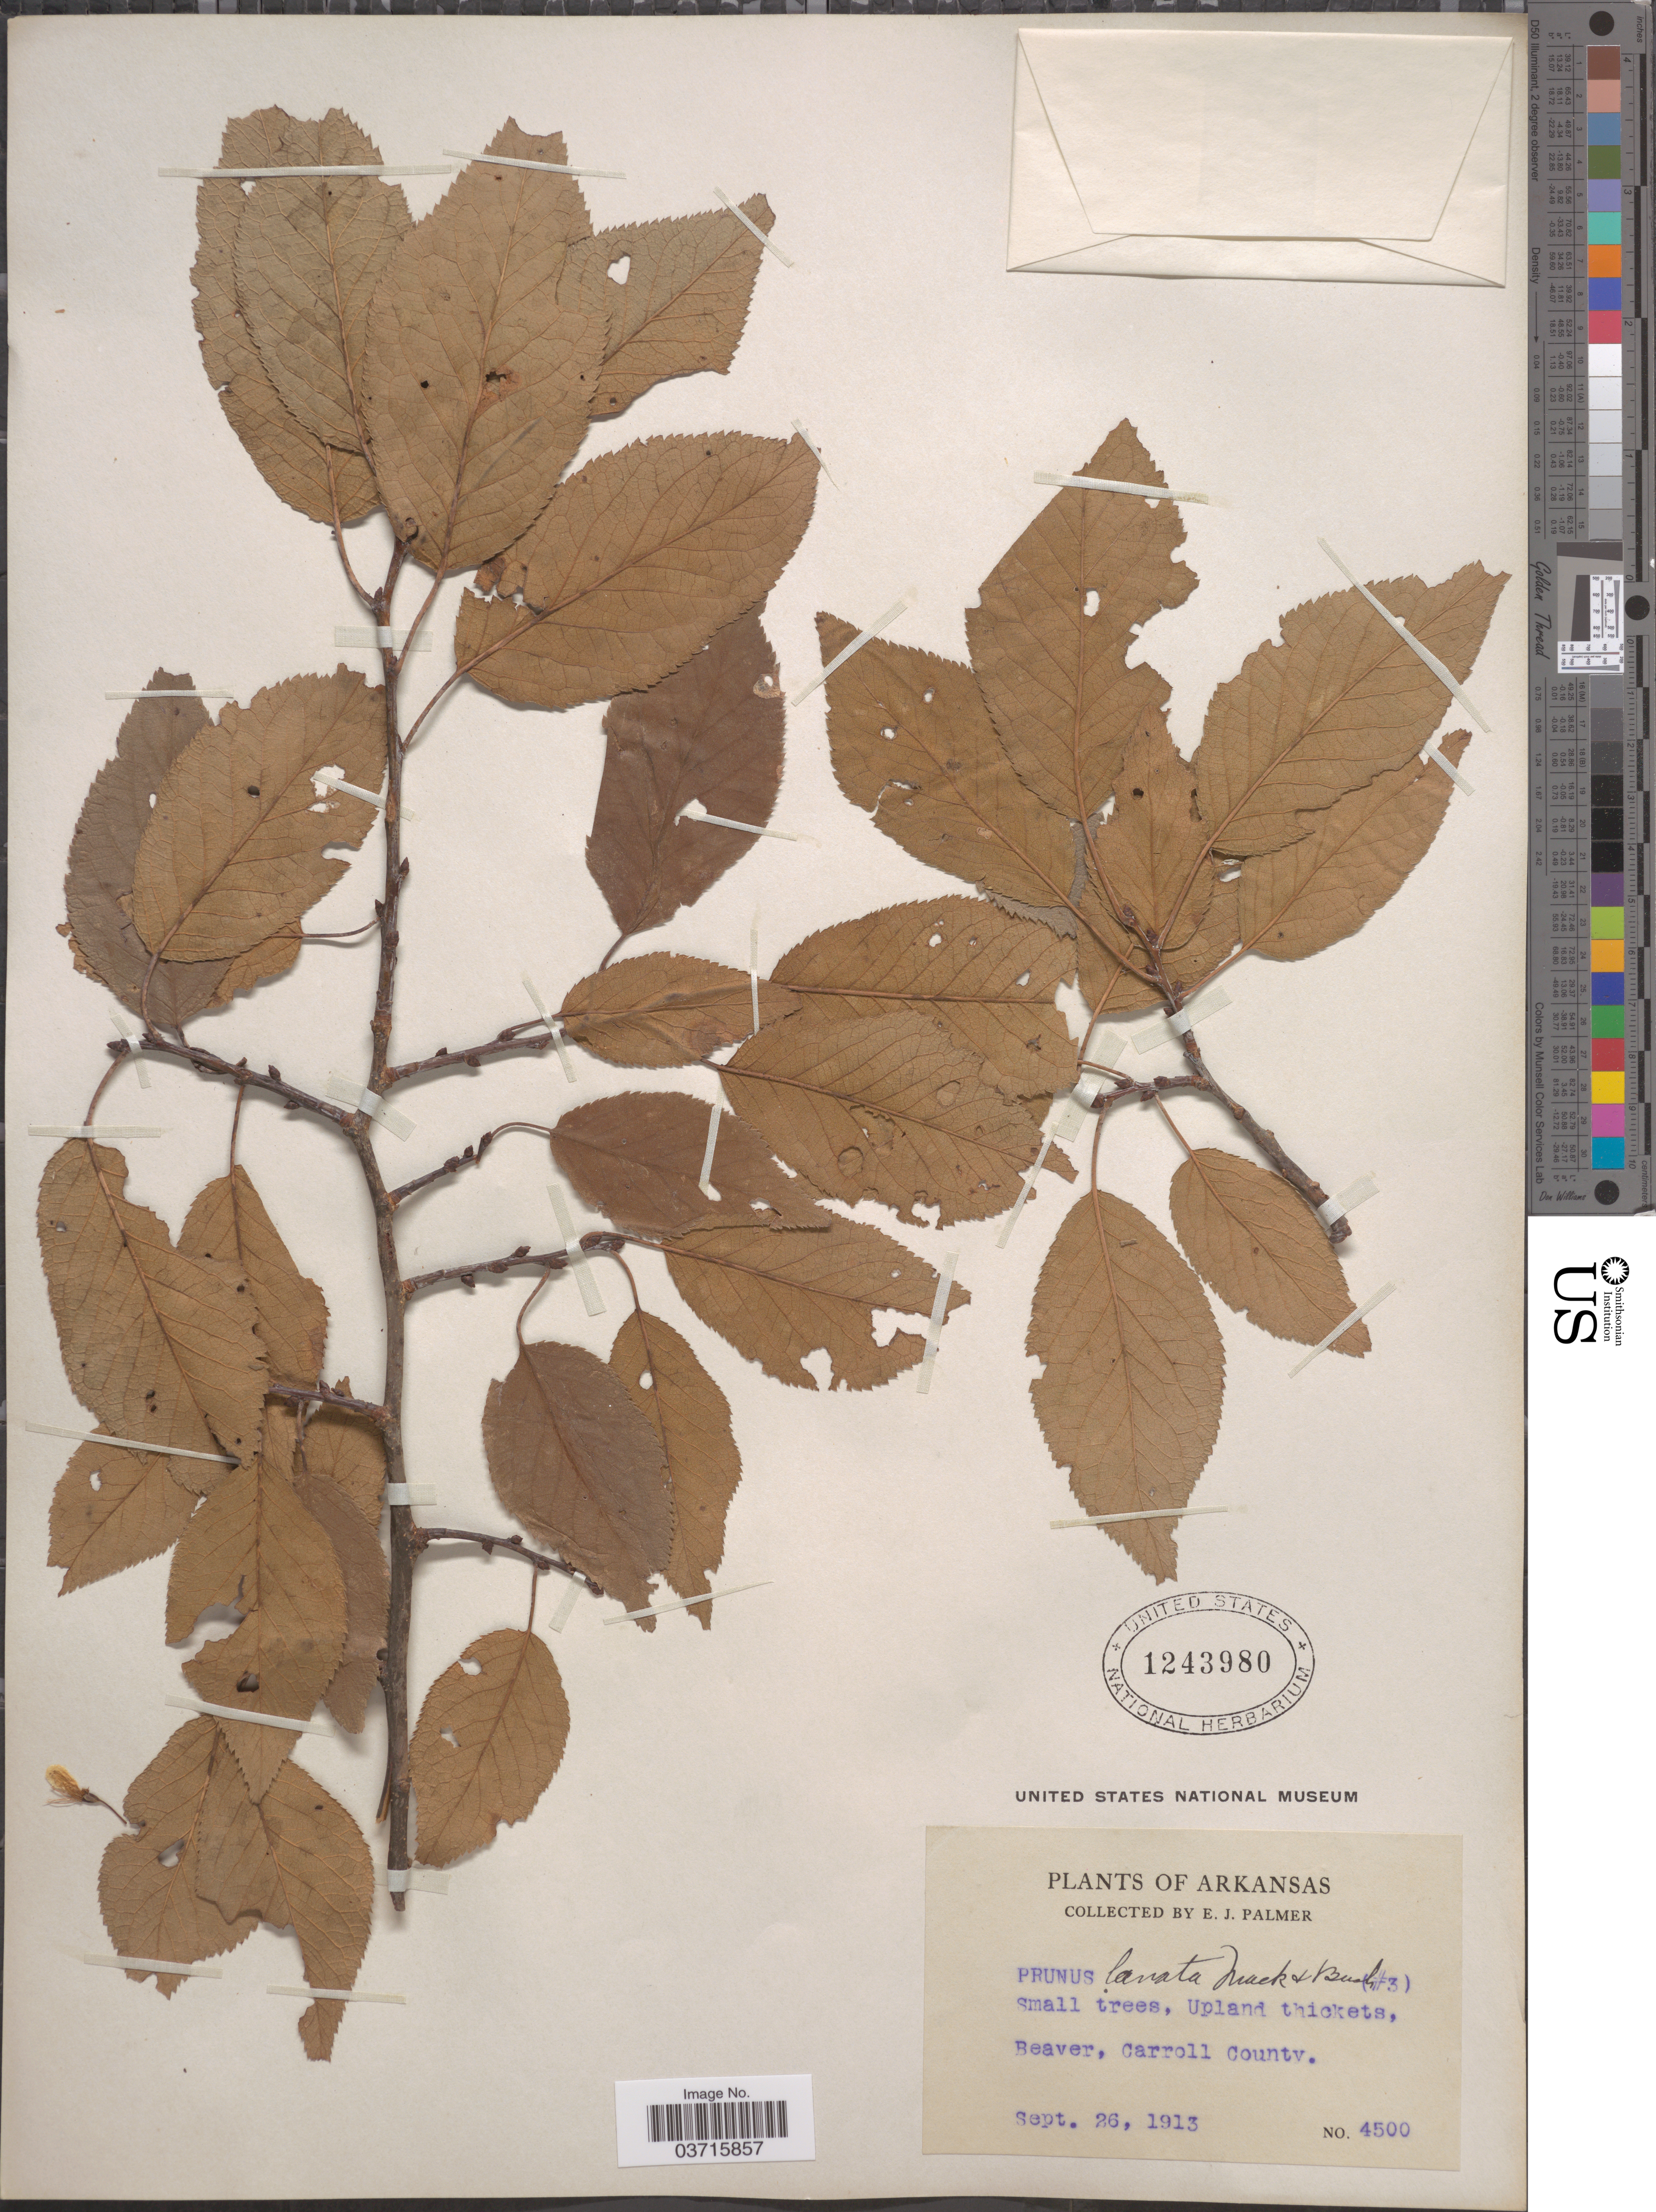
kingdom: Plantae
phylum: Tracheophyta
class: Magnoliopsida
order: Rosales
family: Rosaceae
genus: Prunus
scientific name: Prunus lanata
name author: (Sudw.) Mack. & Bush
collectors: E. J. Palmer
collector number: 4500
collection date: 1913-09-26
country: United States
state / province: Arkansas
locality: Small tree, Upland thickets, Beaver, Carroll County.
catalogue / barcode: US 1243980